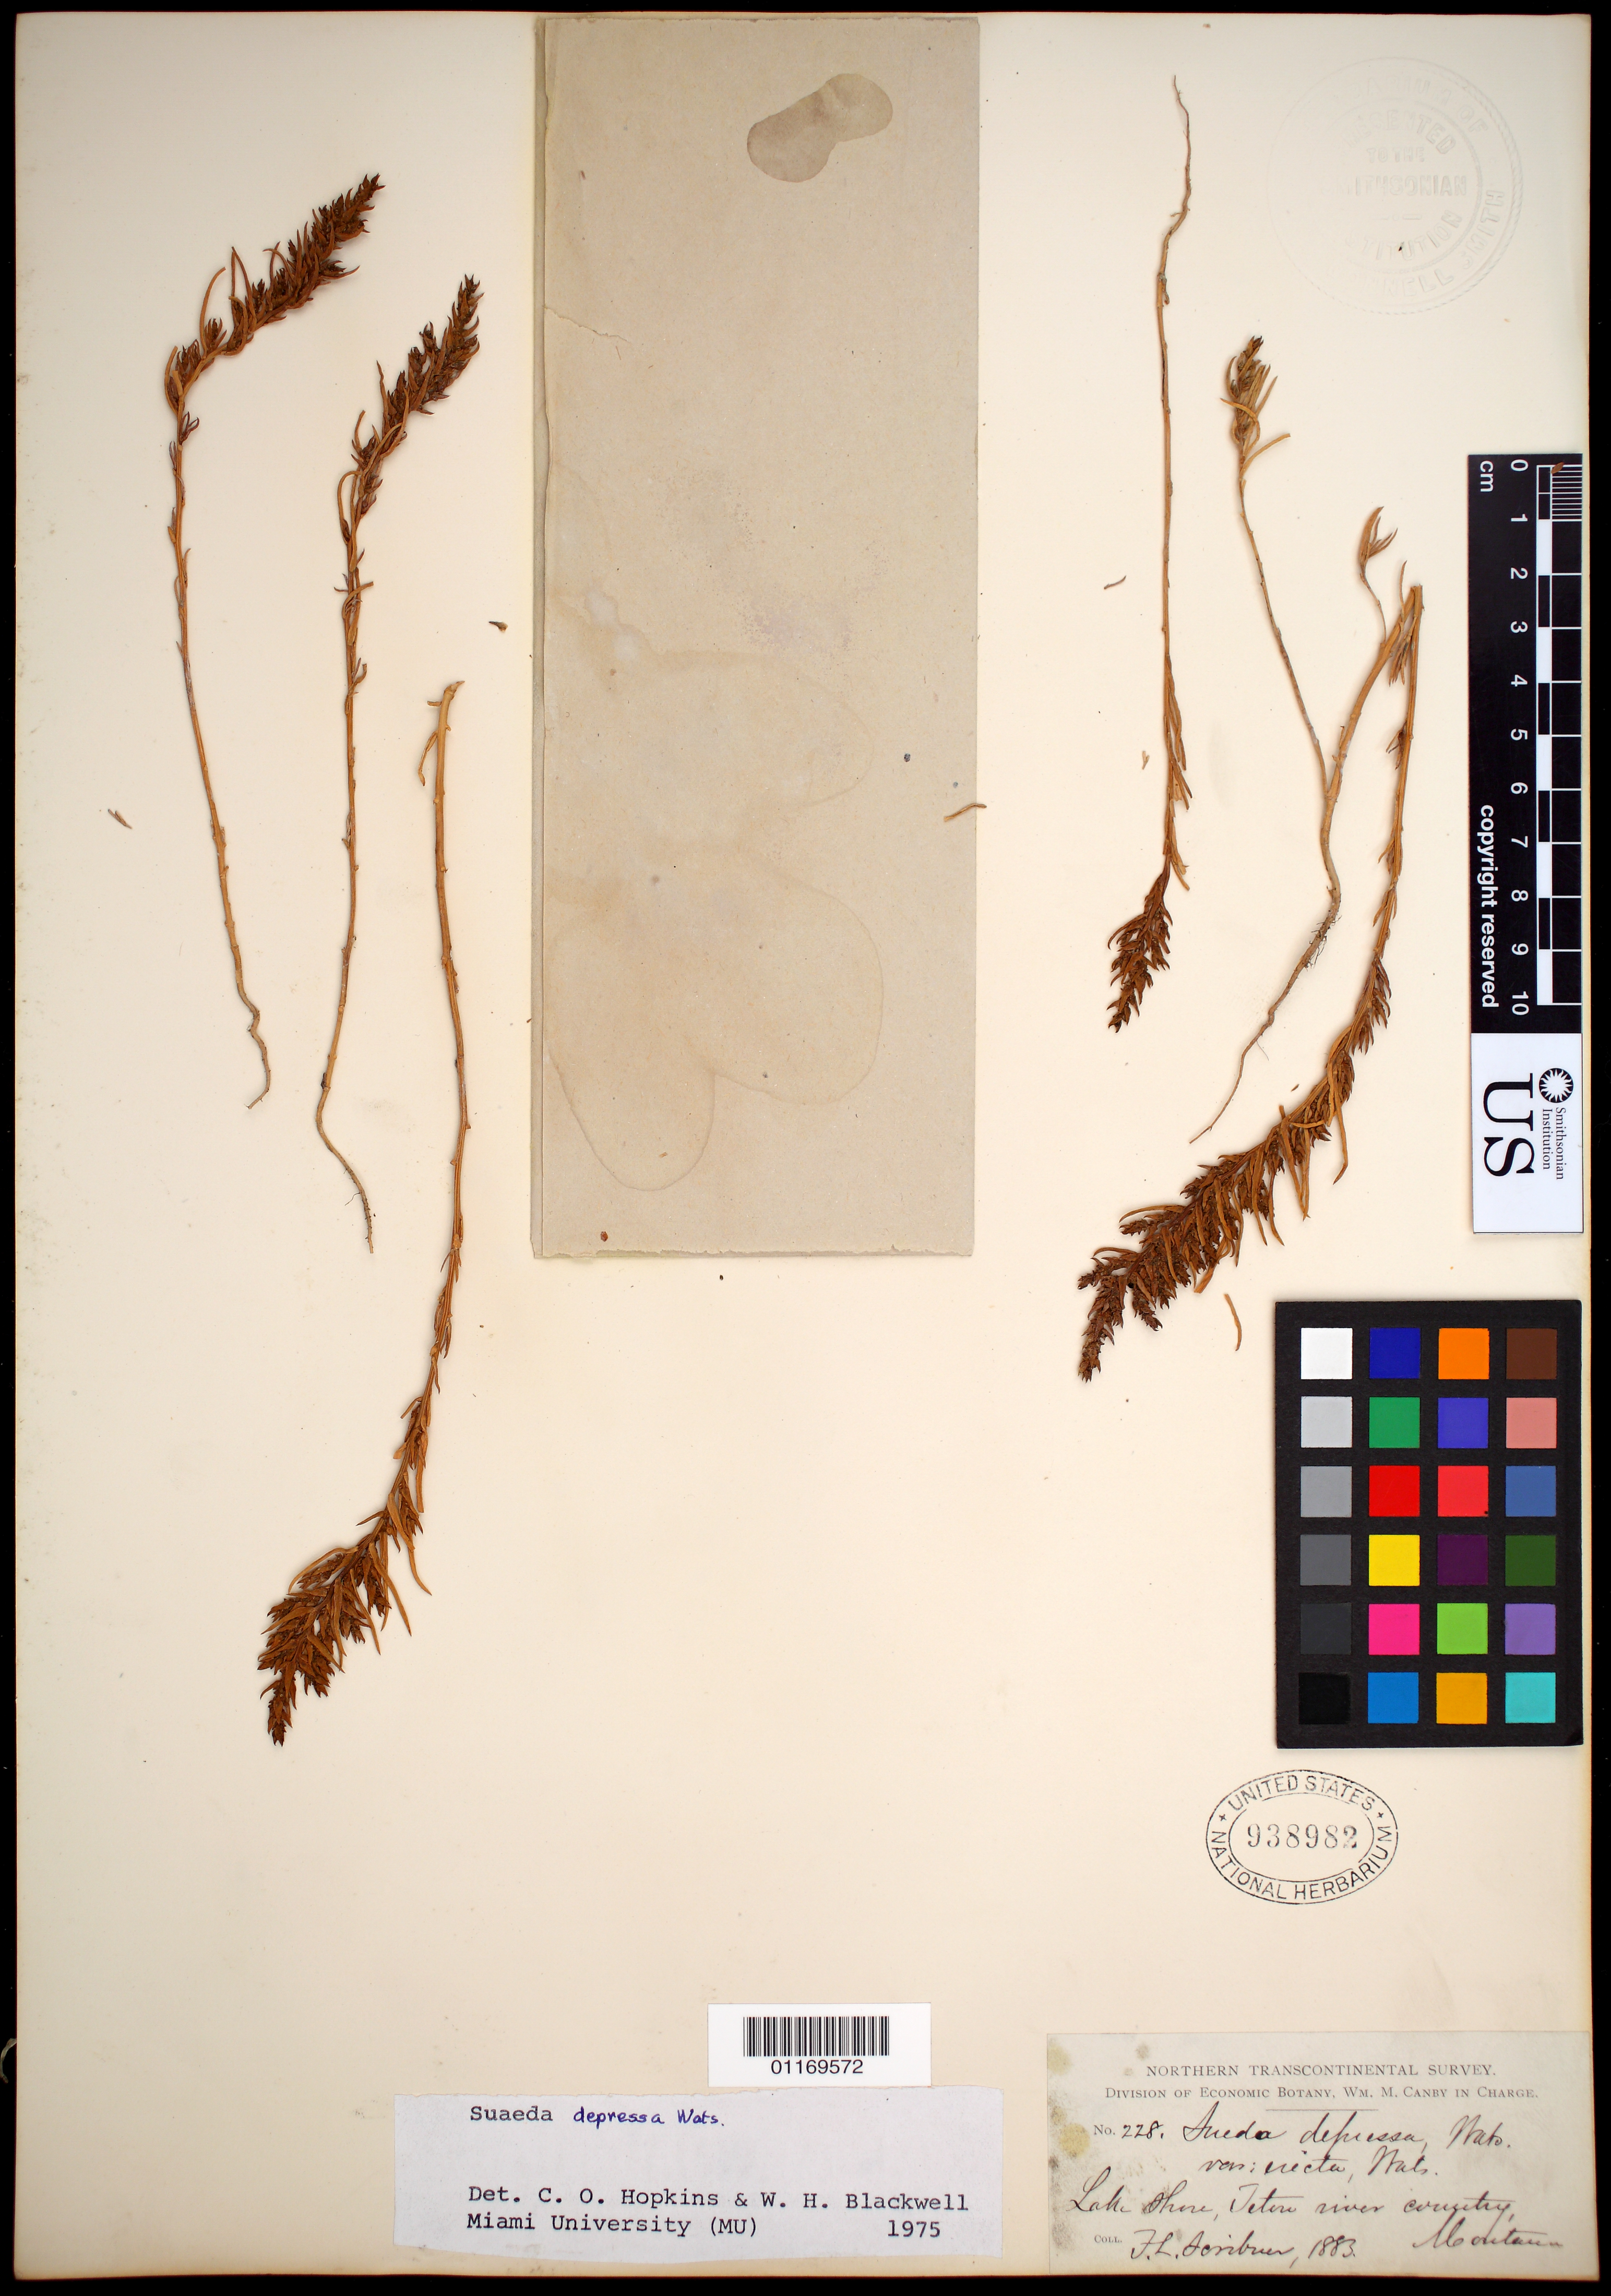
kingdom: Plantae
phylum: Tracheophyta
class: Magnoliopsida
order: Caryophyllales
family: Amaranthaceae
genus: Suaeda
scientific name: Suaeda depressa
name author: (Pursh) S. Watson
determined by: Hopkins, C. O.; Blackwell, W. H.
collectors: F. L. Scribner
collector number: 228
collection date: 1883-08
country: United States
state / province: Montana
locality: Lake shore, Teton River Valley.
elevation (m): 1097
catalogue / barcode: US 938982